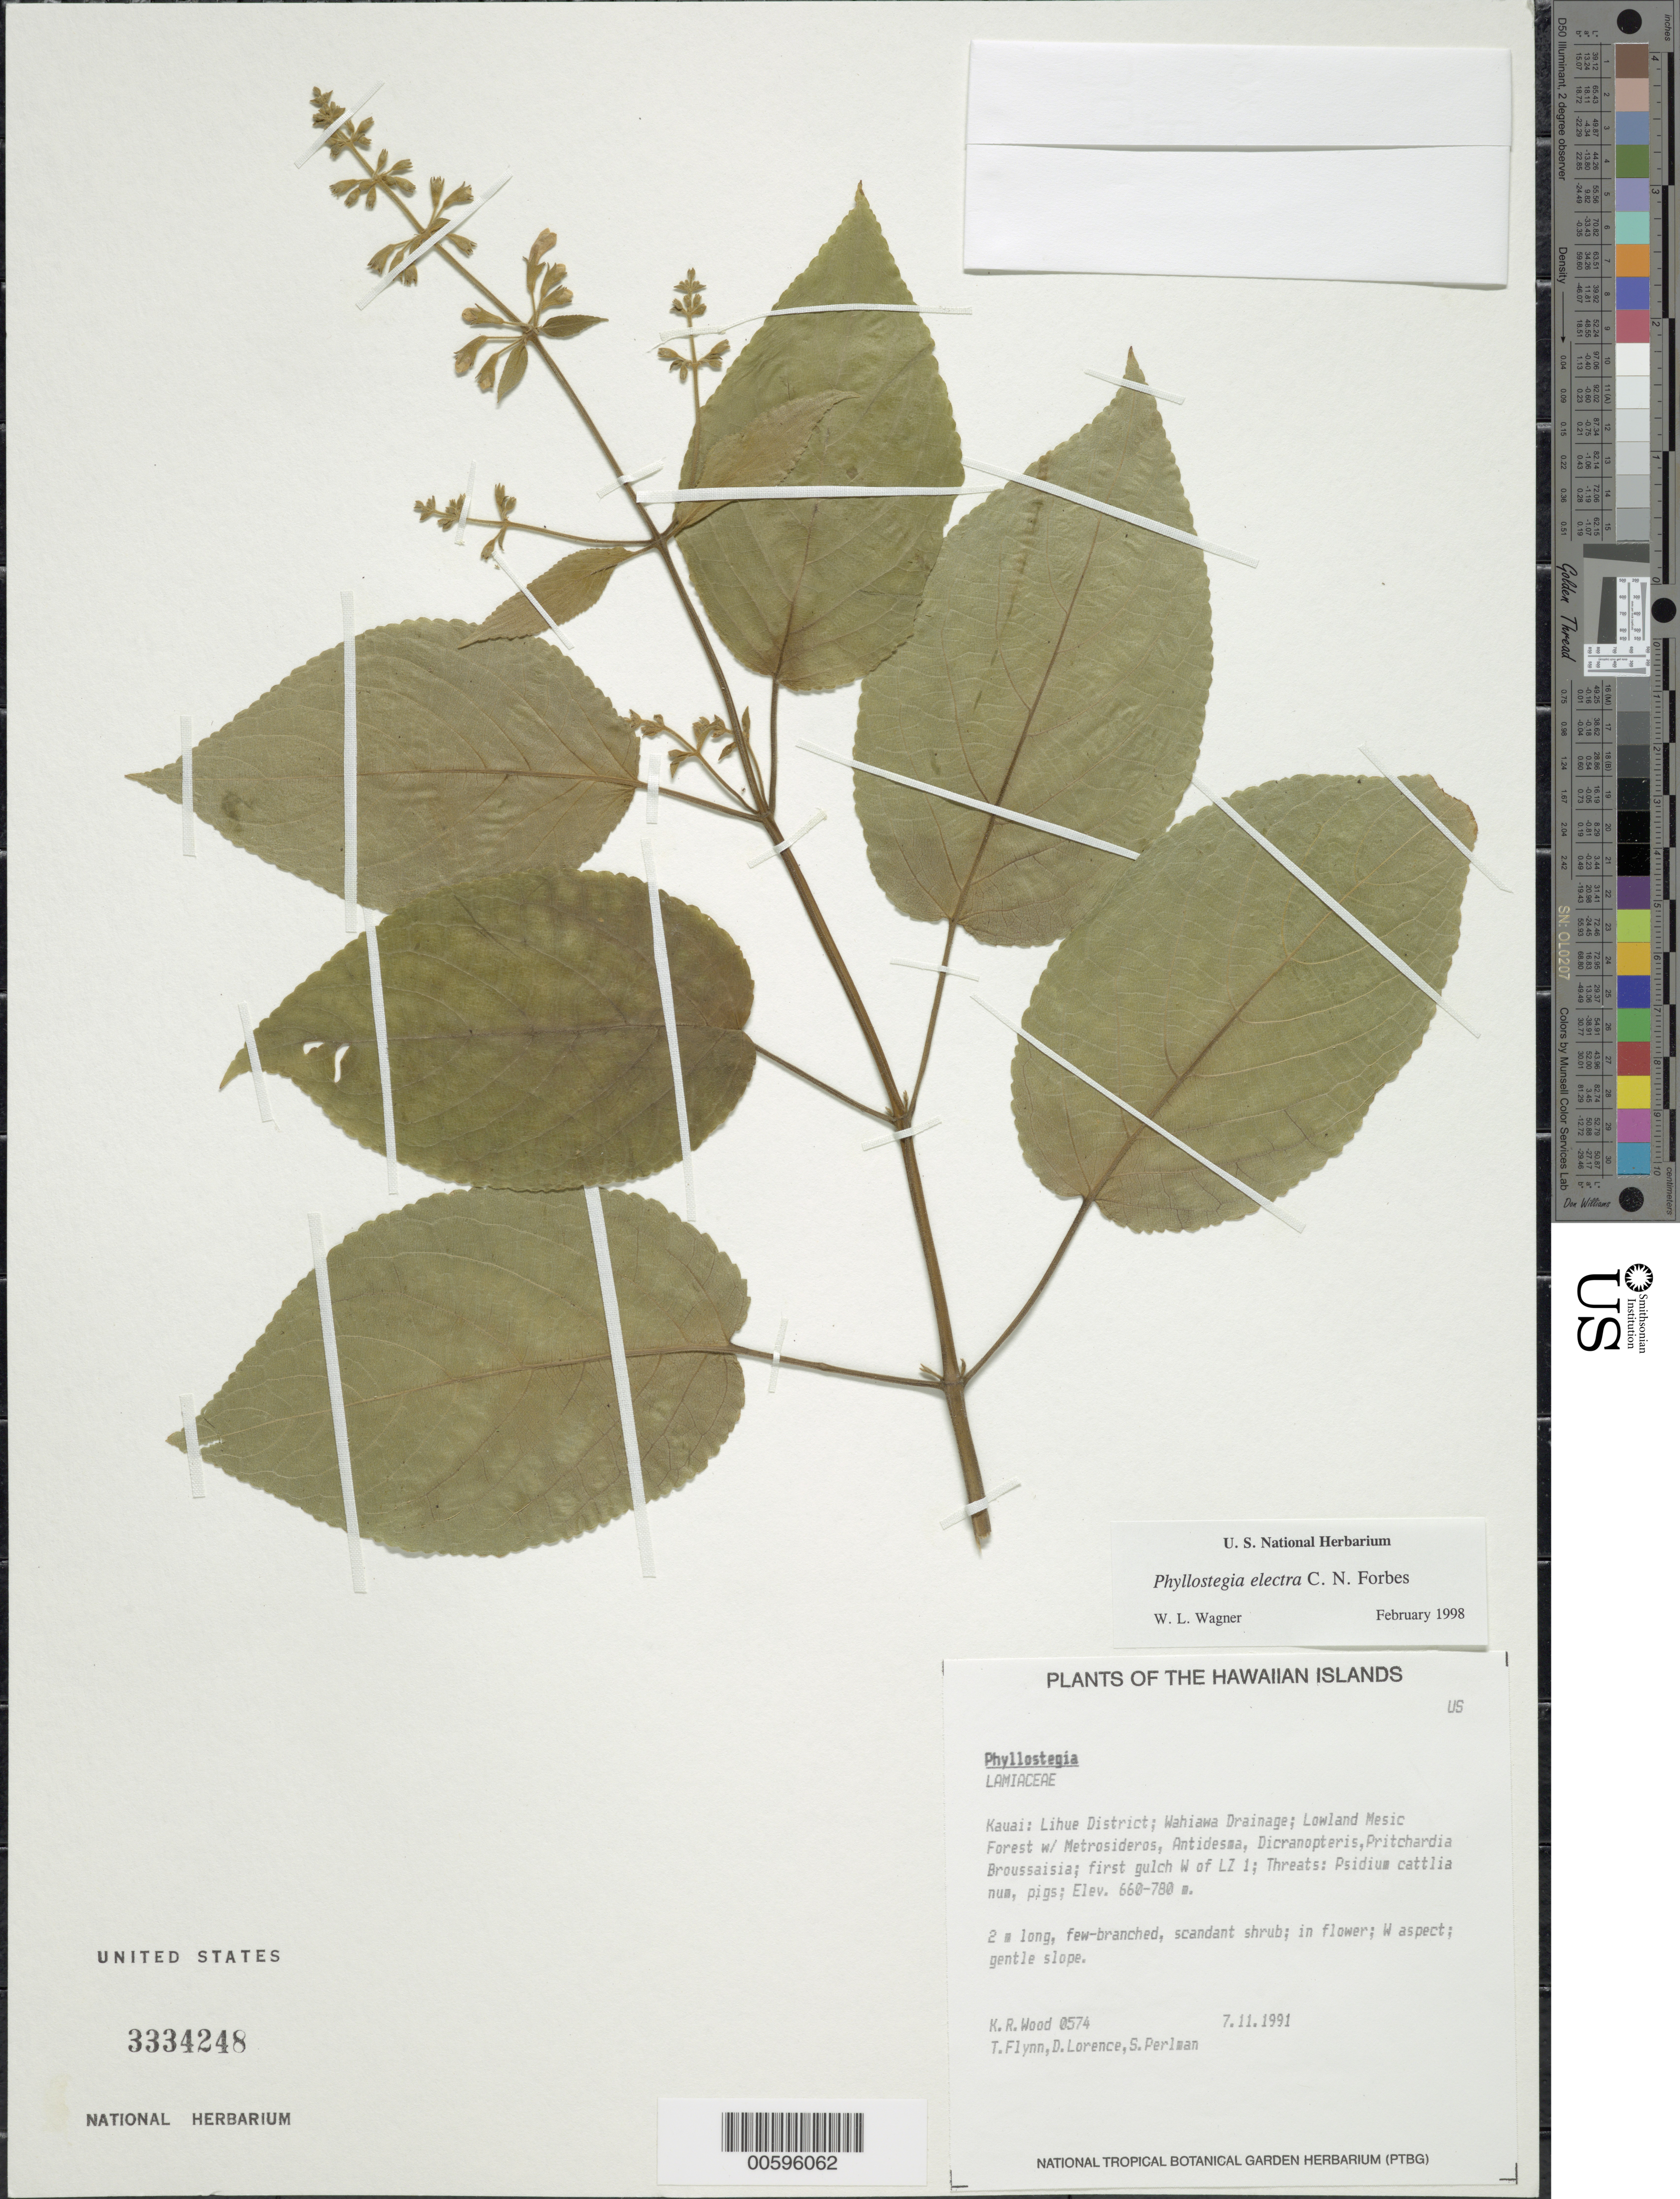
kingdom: Plantae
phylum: Tracheophyta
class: Magnoliopsida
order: Lamiales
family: Lamiaceae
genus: Phyllostegia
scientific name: Phyllostegia electra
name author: C.N. Forbes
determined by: Wagner, W. L., (BOT), Smithsonian Institution - National Museum of Natural History (UNITED STATES)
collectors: K. R. Wood, T. W. Flynn, D. Lorence & S. P. Perlman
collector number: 0574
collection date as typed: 7 Feb 1991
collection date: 1991-02-07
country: United States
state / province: Hawaii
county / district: Kauai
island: Kaua'i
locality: Lihue Dist; Wahiawa Drainage.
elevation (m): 660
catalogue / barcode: US 3334248